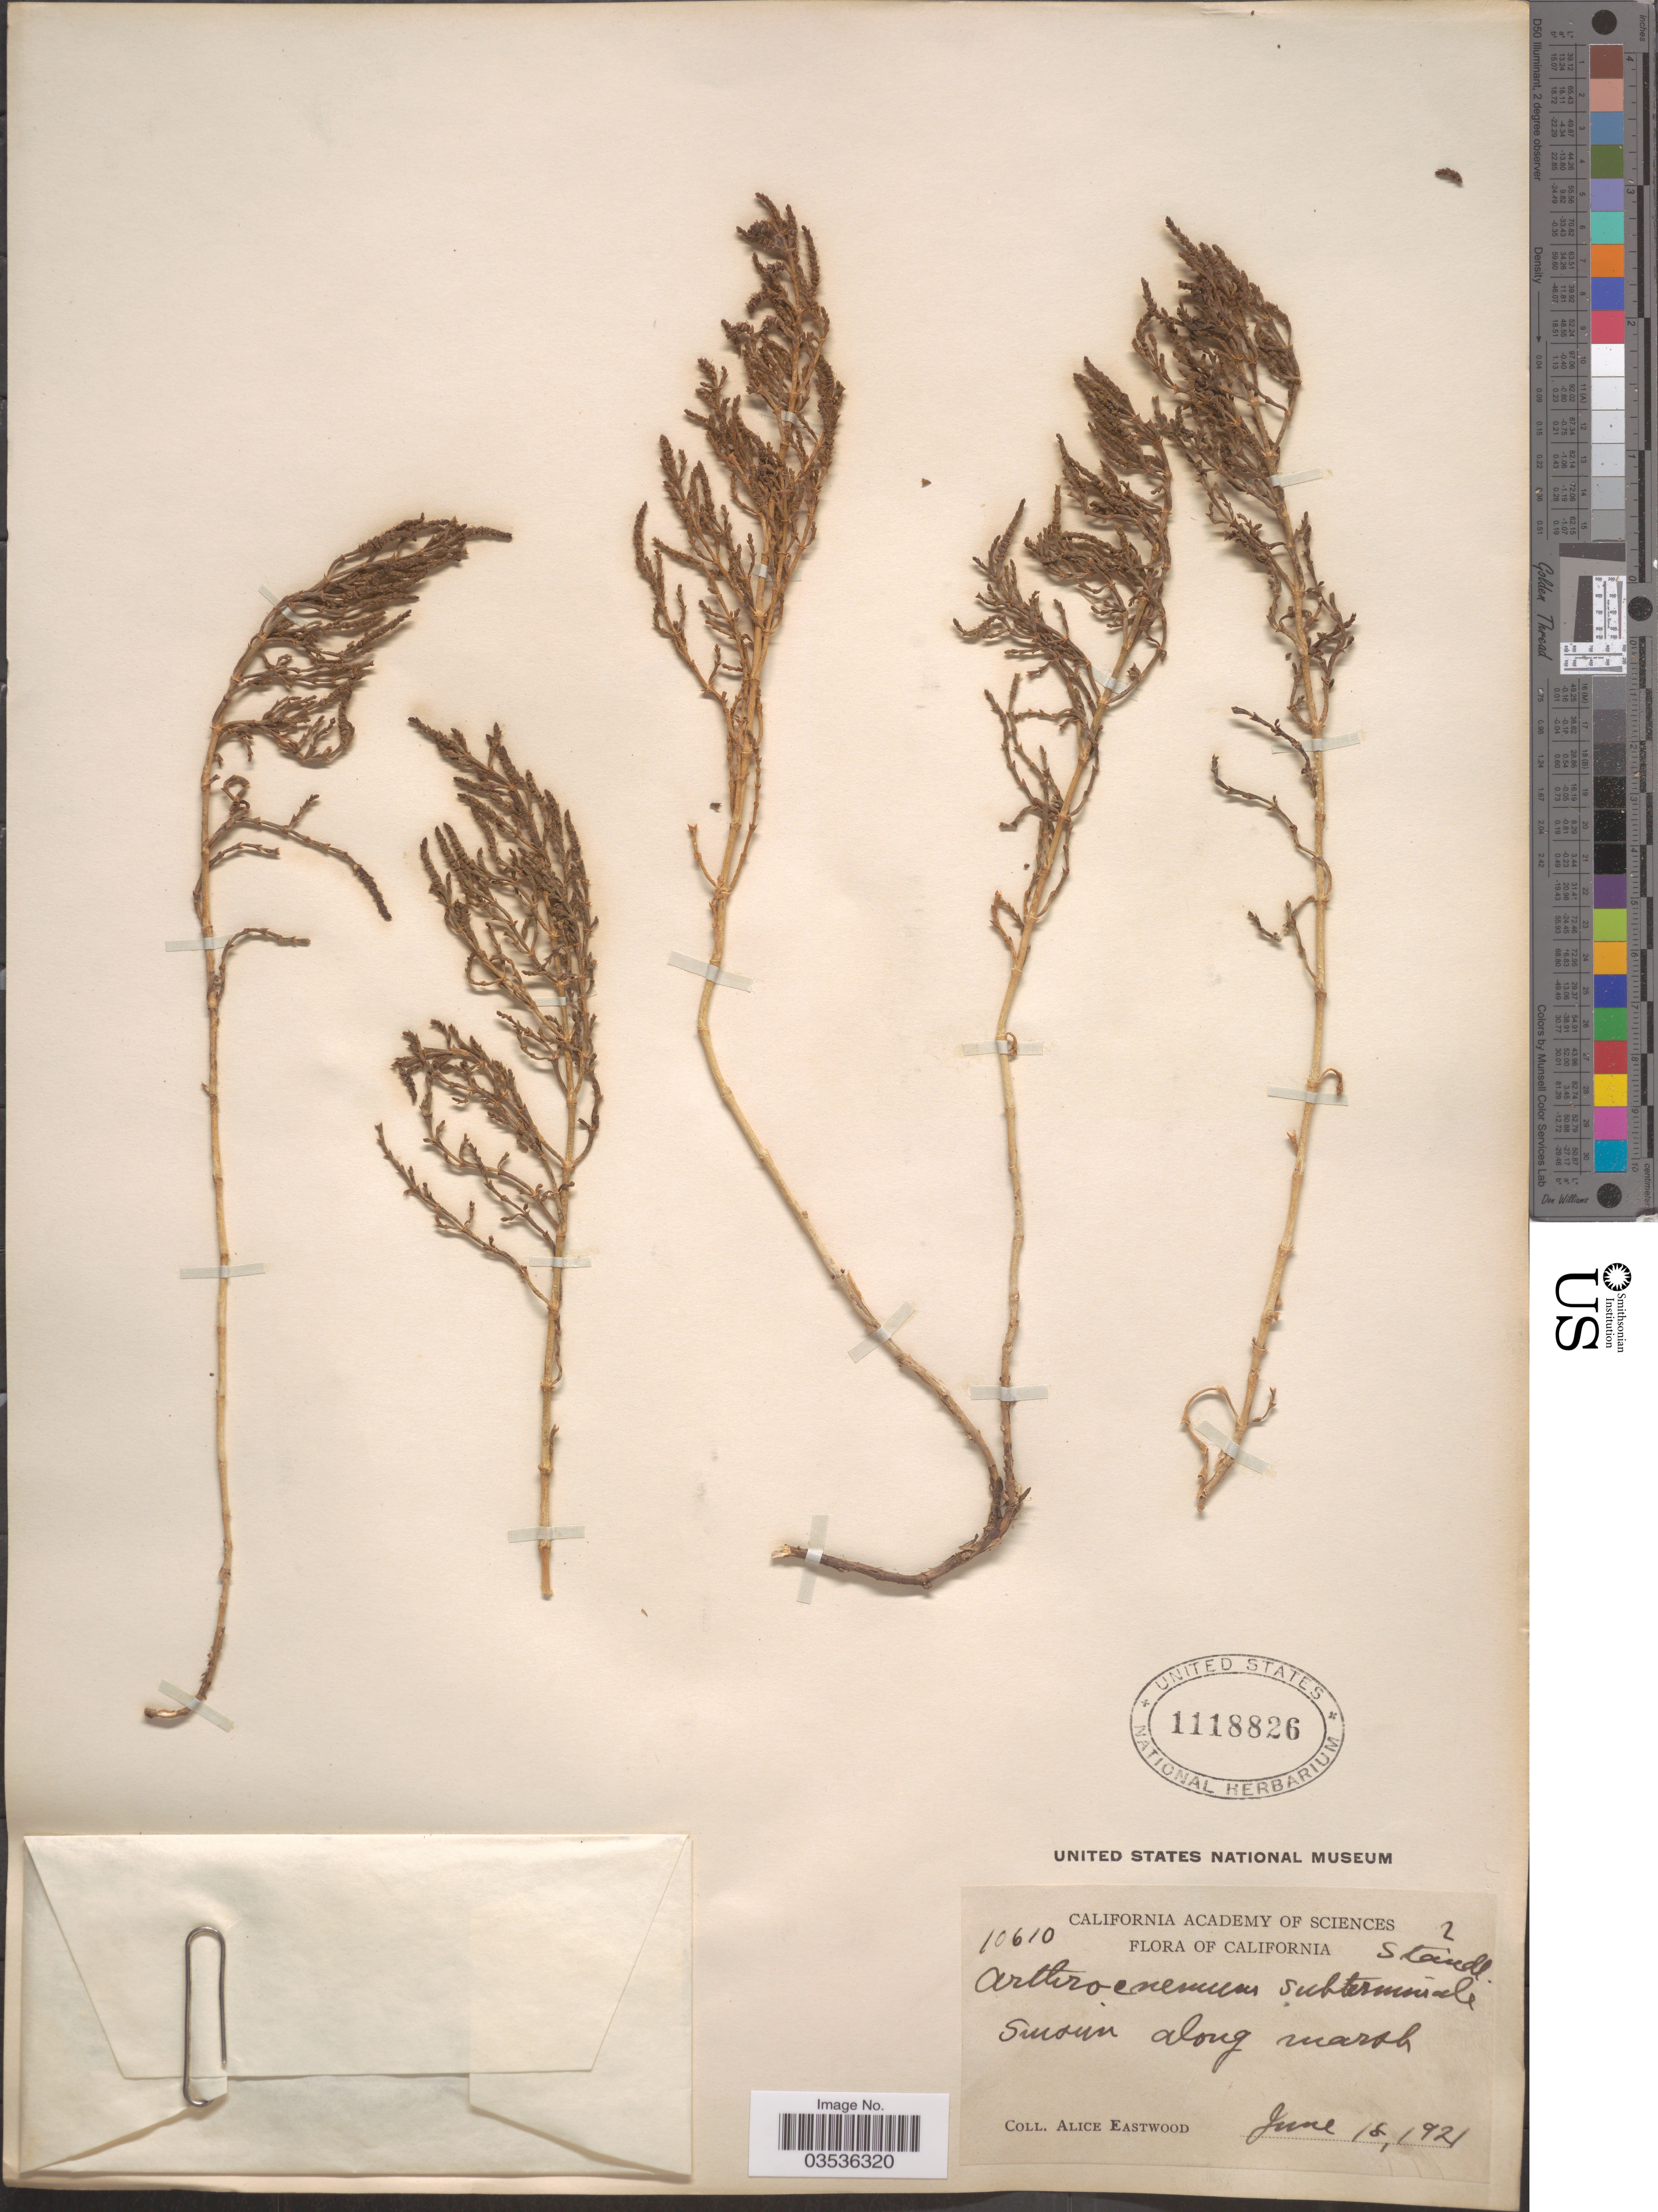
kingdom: Plantae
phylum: Tracheophyta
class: Magnoliopsida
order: Caryophyllales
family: Amaranthaceae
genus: Arthroceras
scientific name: Arthroceras subterminale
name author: (Parish) Piirainen & G. Kadereit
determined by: Strong, Mark T., (BOT), Smithsonian Institution - National Museum of Natural History (UNITED STATES)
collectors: A. Eastwood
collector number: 10610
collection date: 1921-06-18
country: United States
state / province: California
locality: Suisun along marsh.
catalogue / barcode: US 1118826